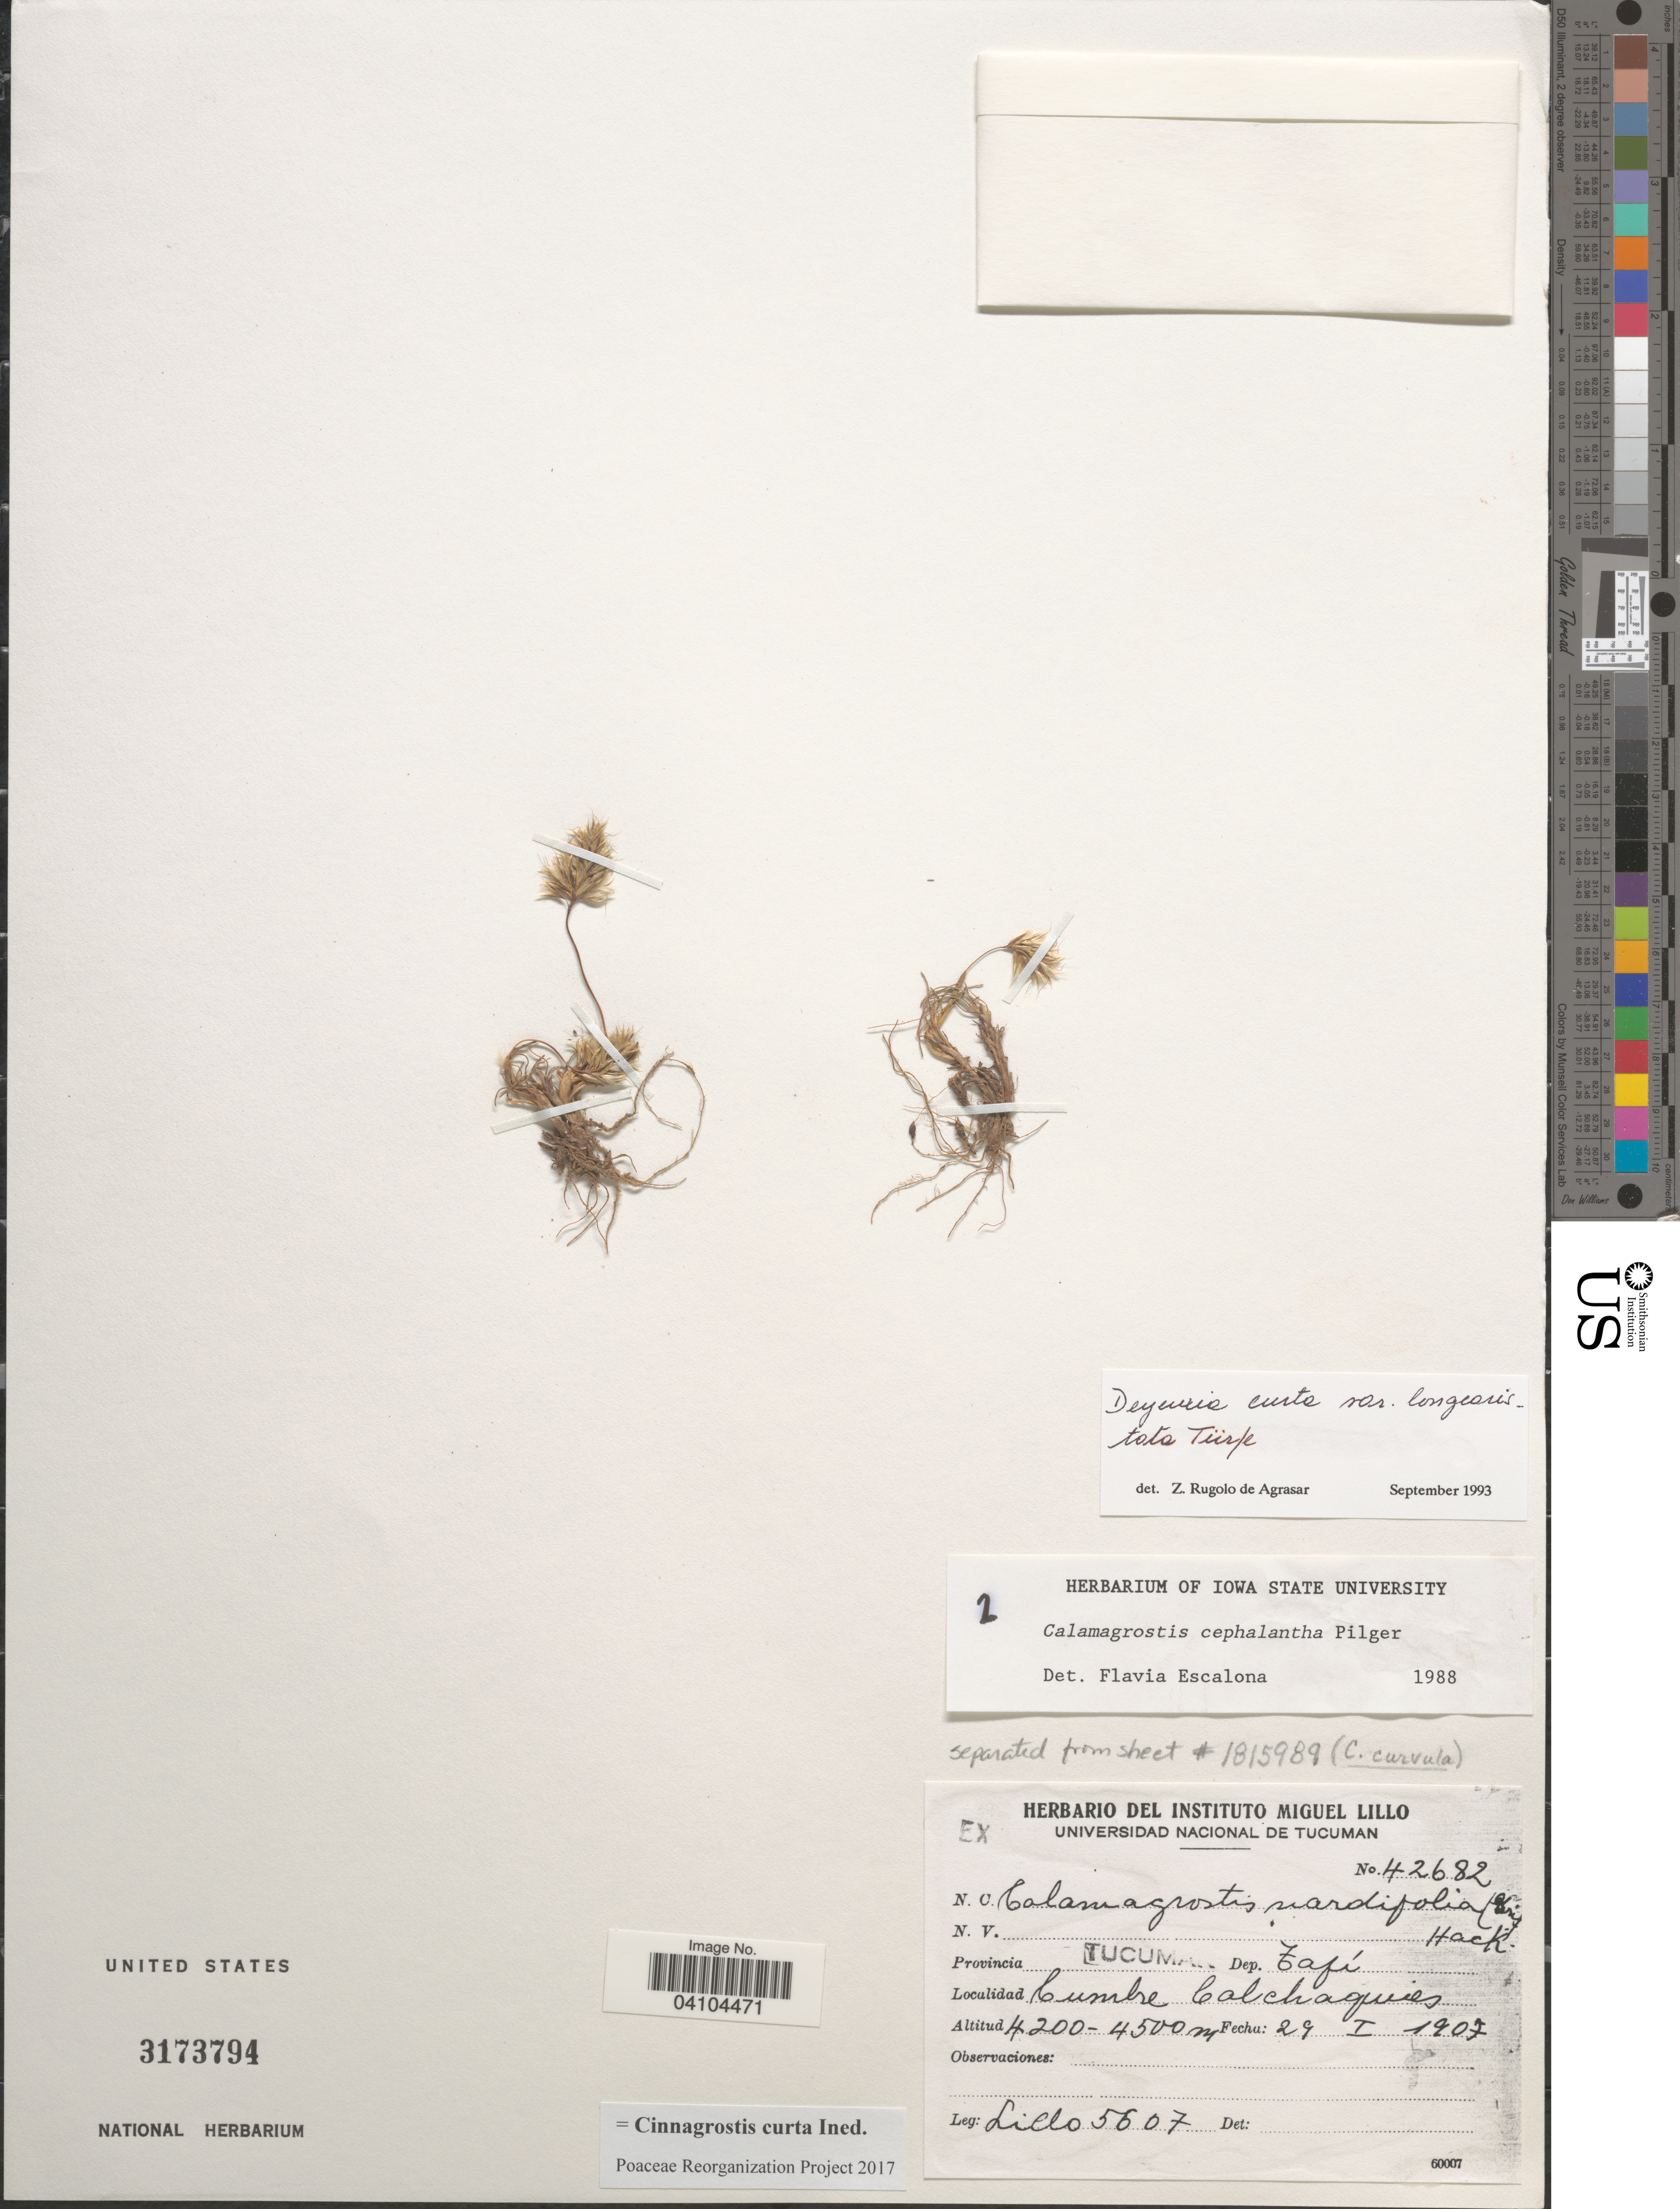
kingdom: Plantae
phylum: Tracheophyta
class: Liliopsida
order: Poales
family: Poaceae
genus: Cinnagrostis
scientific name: Cinnagrostis curta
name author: (Wedd.) P.M. Peterson et al.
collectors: M. Lillo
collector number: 5607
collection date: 1907-01-29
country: Argentina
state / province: Tucuman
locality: Dep. Tafí. Cumbre Calchaquies.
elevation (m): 4200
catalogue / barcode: US 3173794